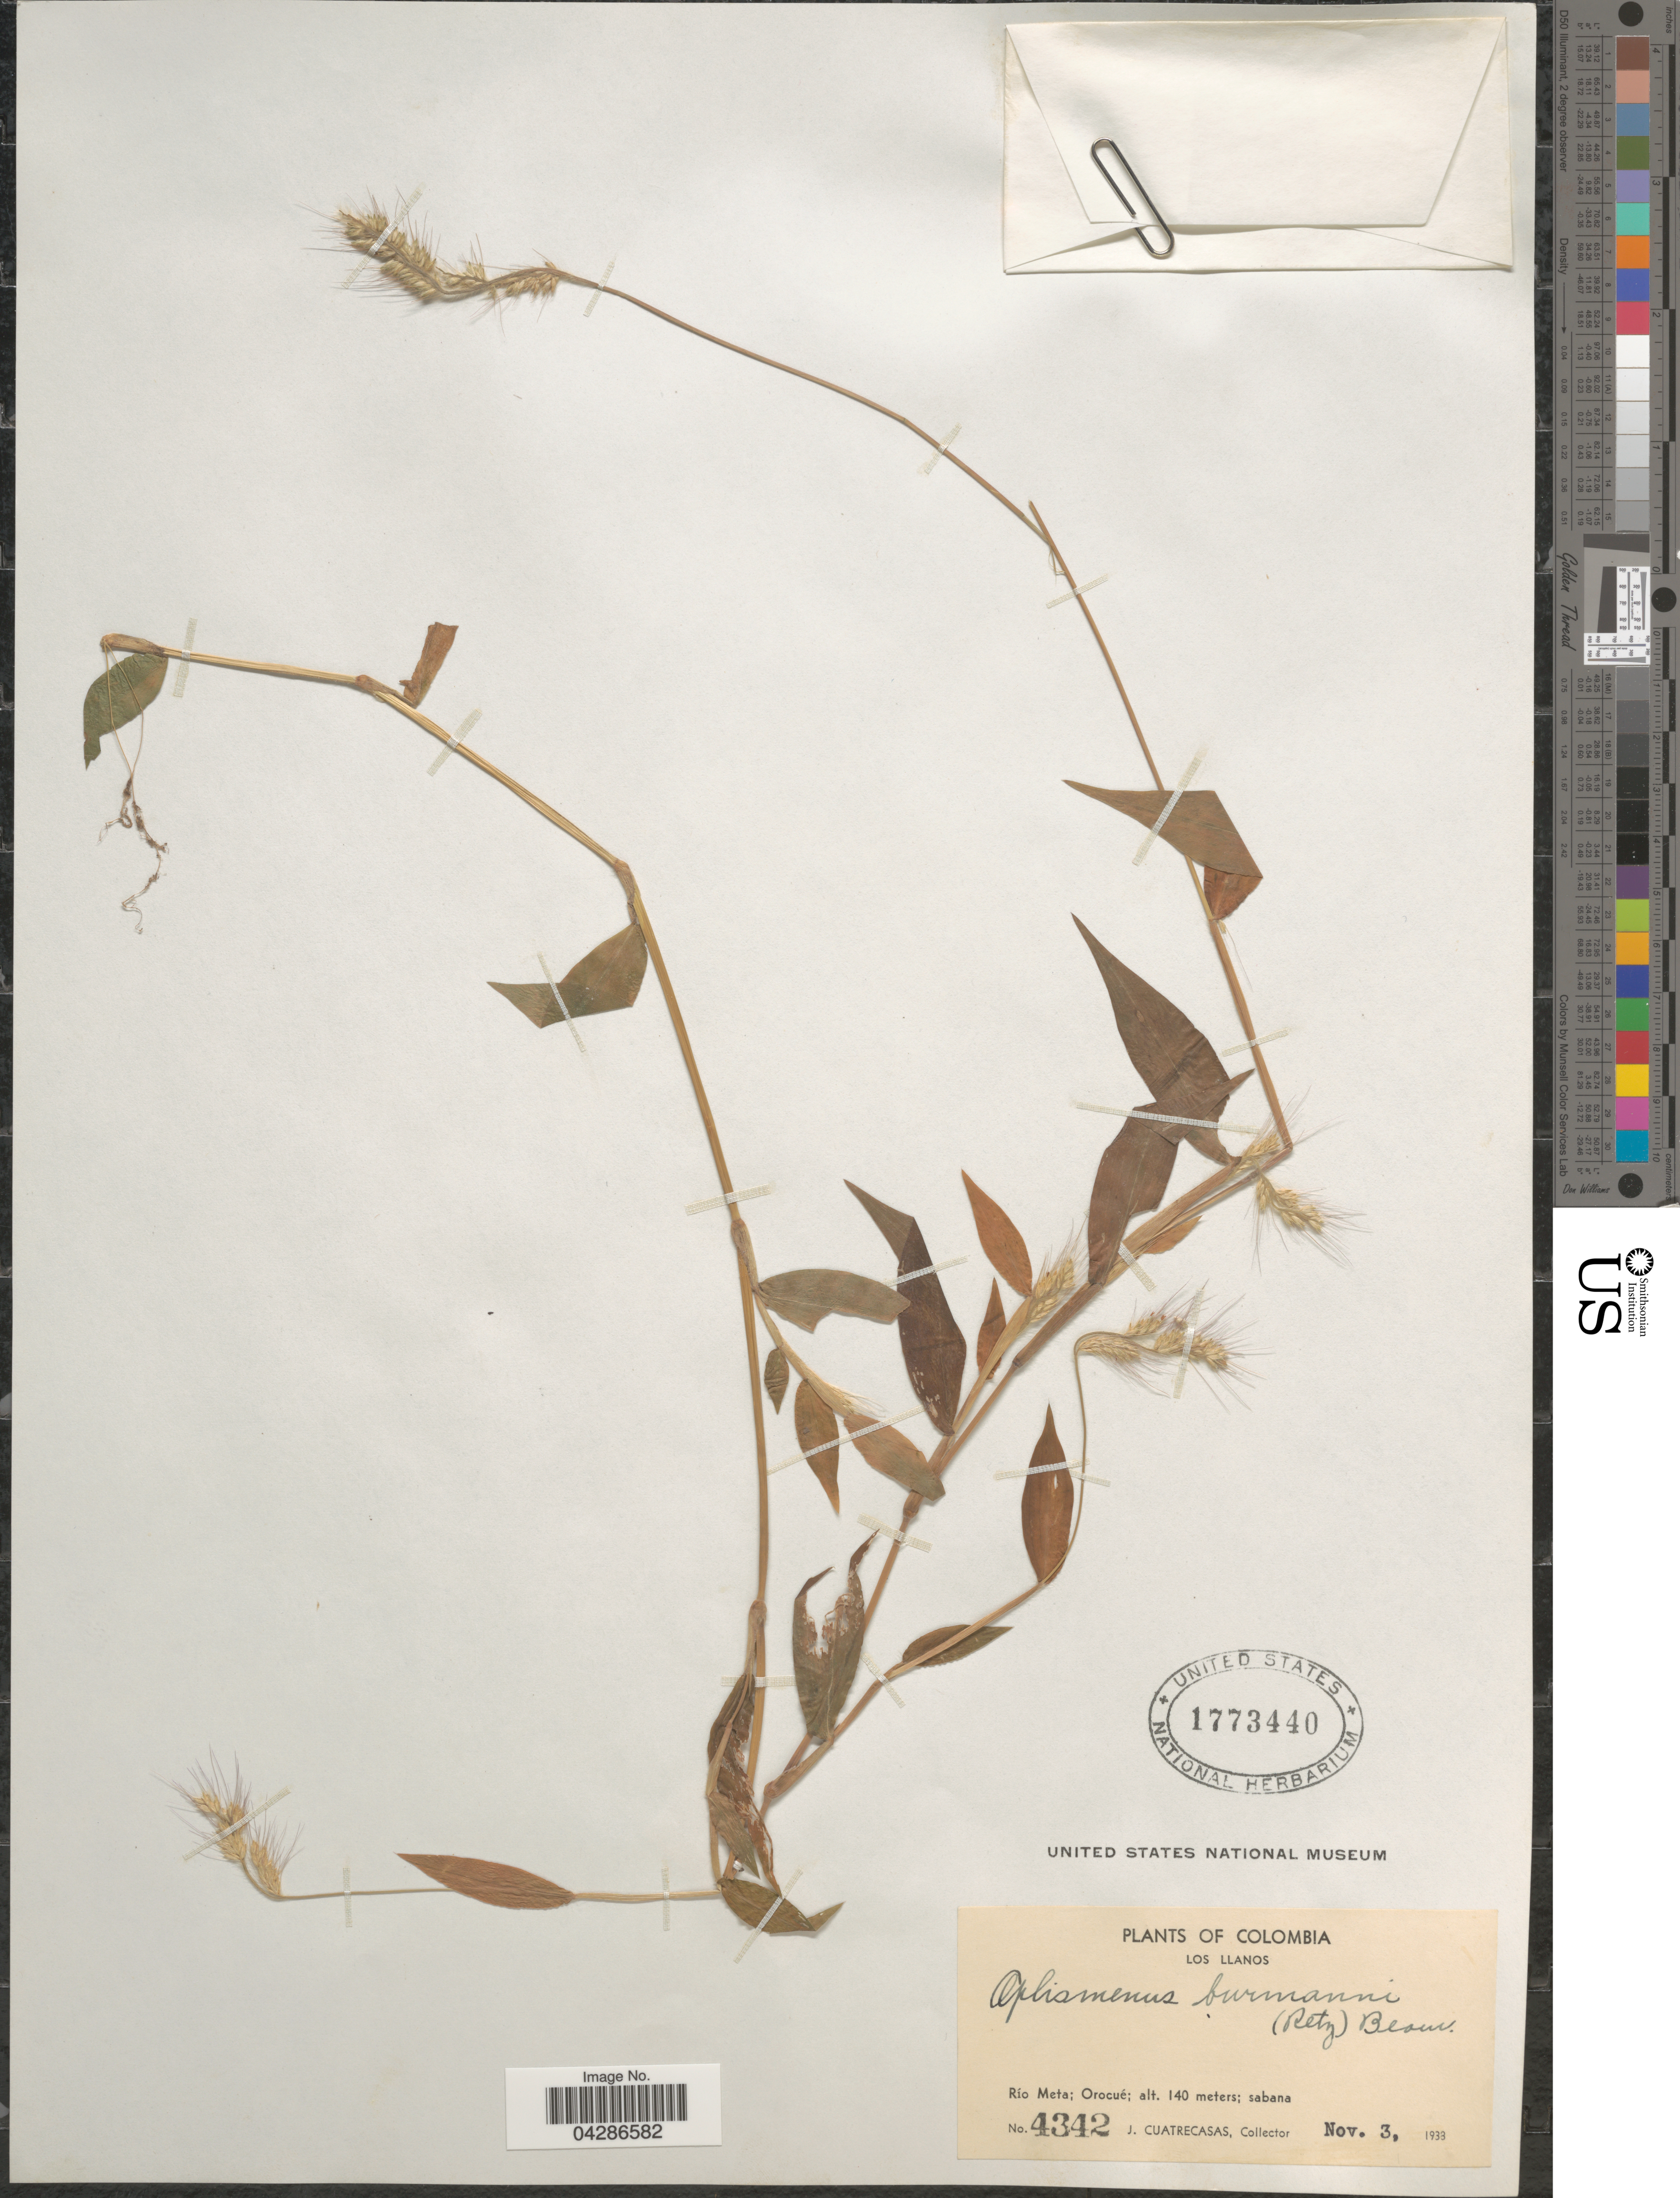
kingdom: Plantae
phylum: Tracheophyta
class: Liliopsida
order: Poales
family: Poaceae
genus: Oplismenus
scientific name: Oplismenus burmannii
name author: (Retz.) P. Beauv.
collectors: J. Cuatrecasas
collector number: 4342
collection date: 1933-11-03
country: Colombia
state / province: Meta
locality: Los Llanos. Río Meta; Orocué.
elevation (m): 140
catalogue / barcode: US 1773440